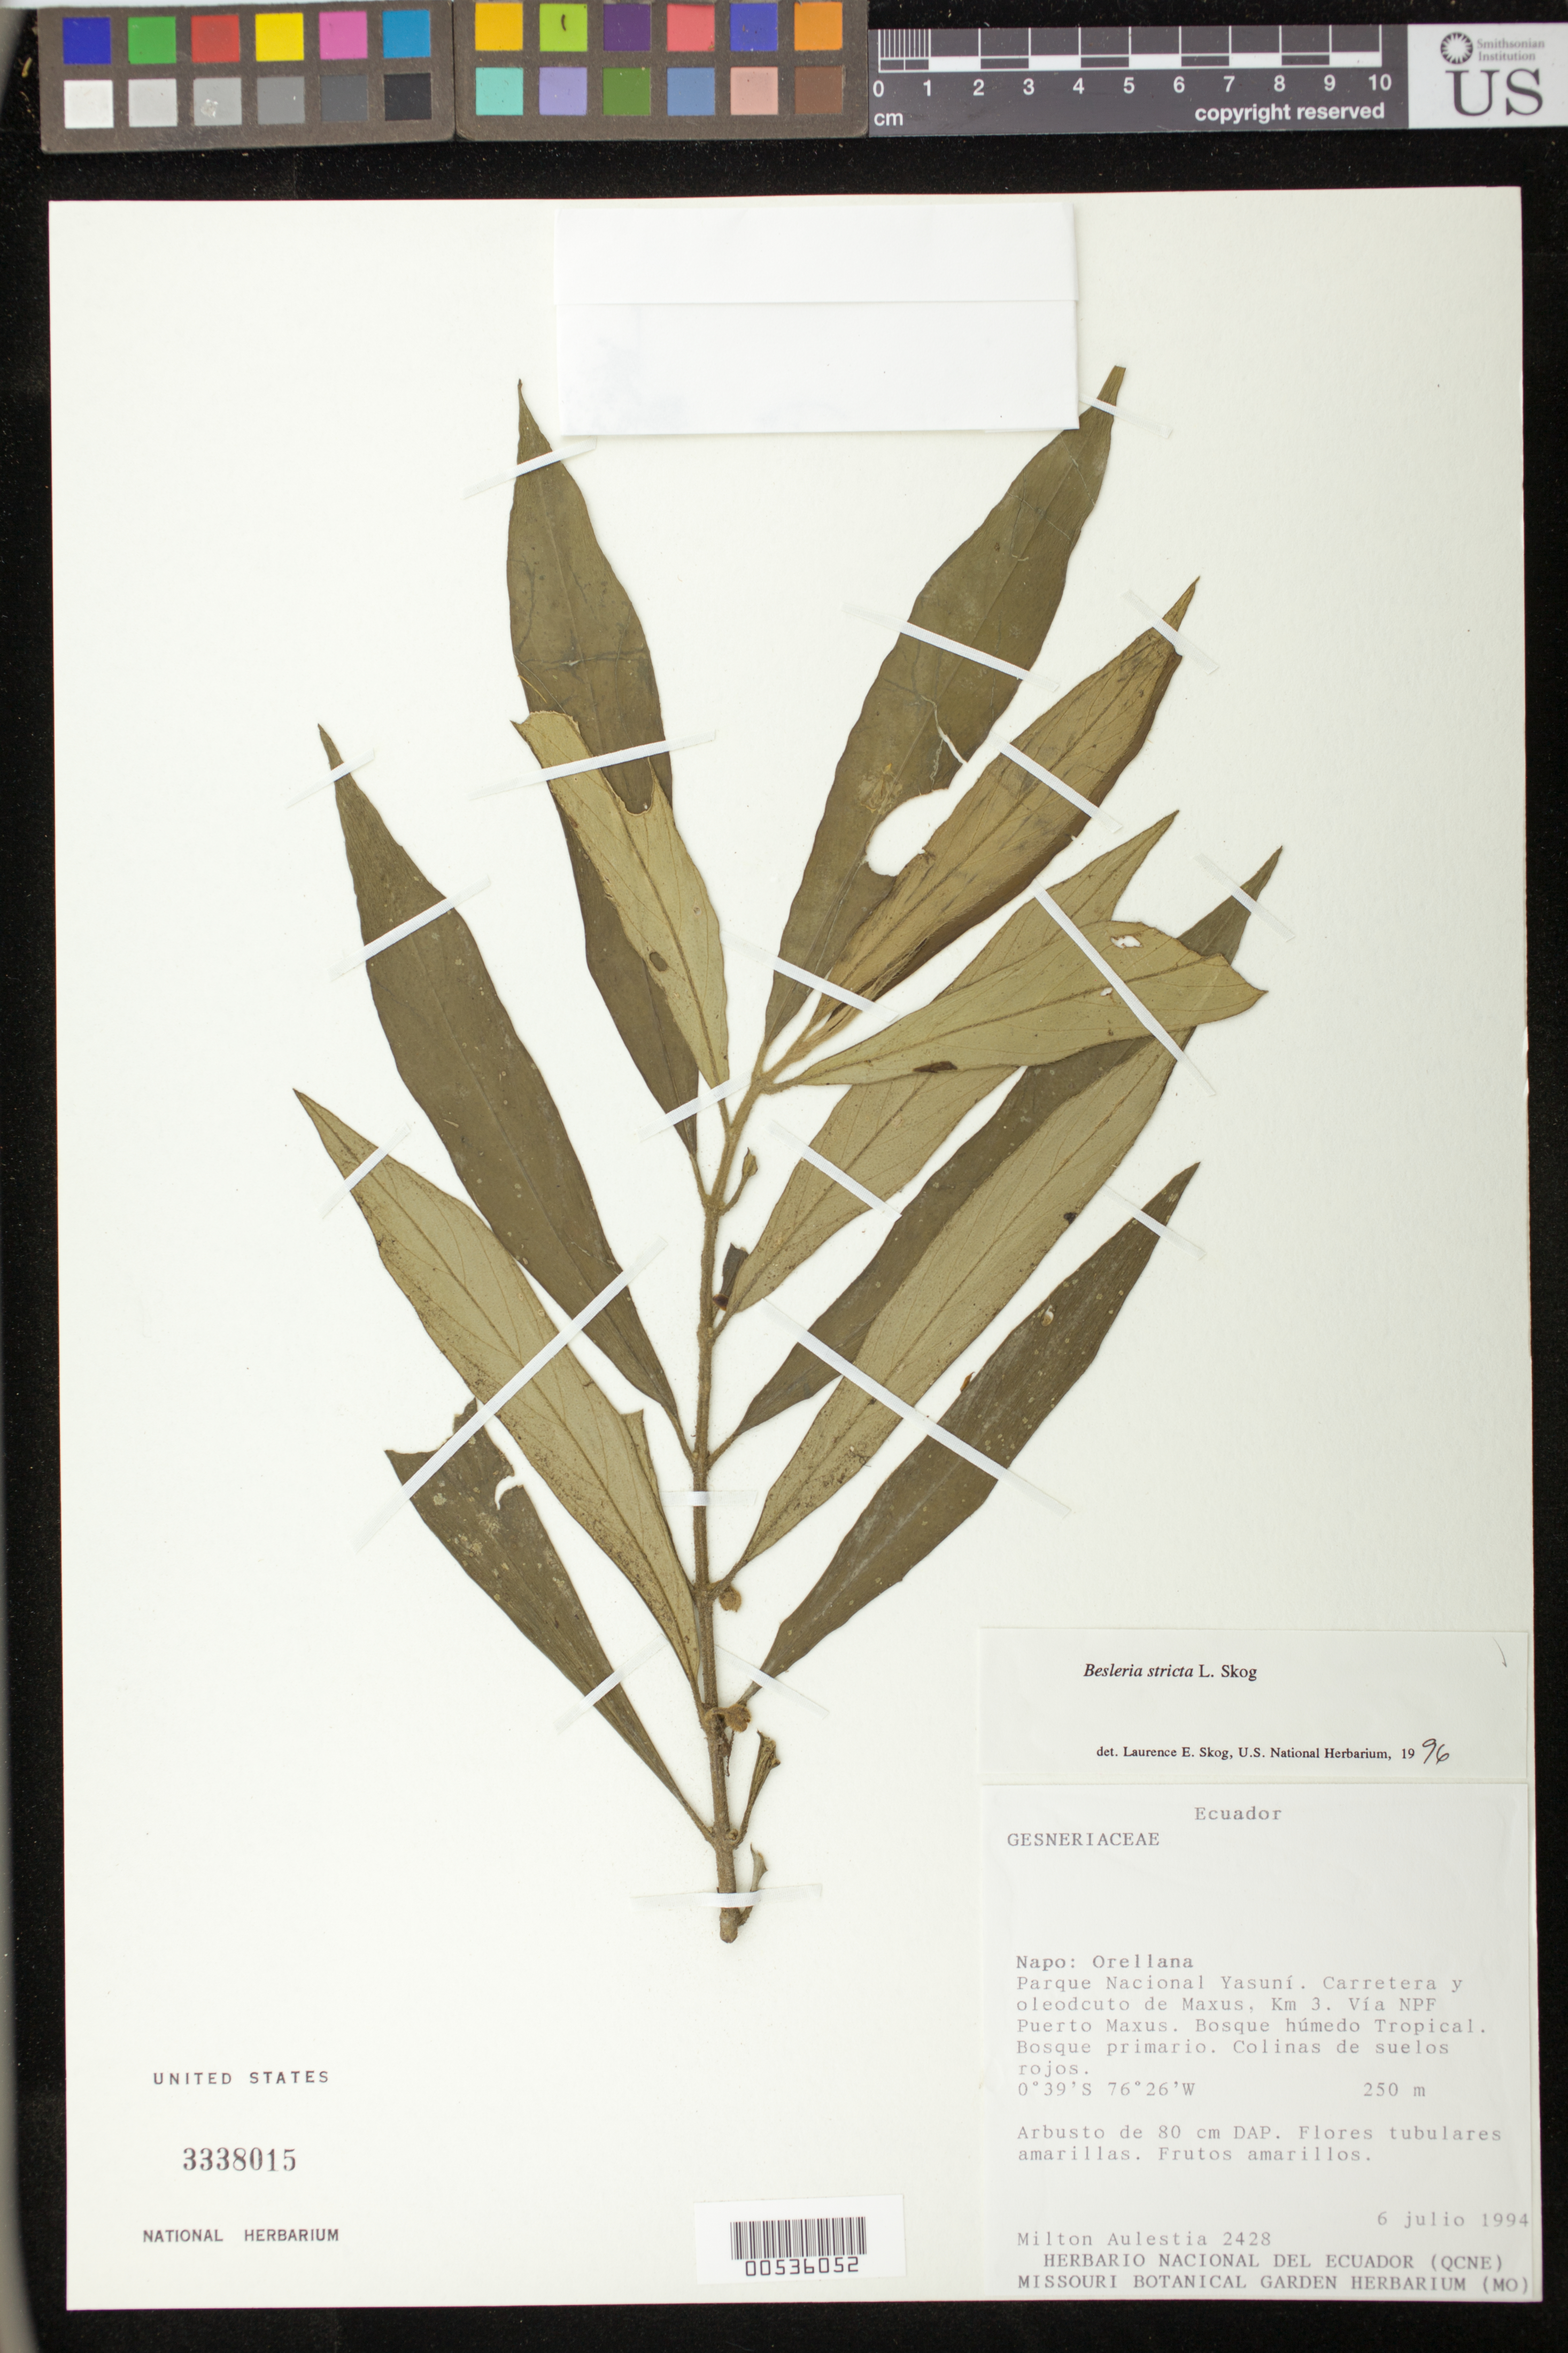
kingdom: Plantae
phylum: Tracheophyta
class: Magnoliopsida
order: Lamiales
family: Gesneriaceae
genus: Besleria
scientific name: Besleria stricta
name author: L.E. Skog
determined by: Skog, Laurence E.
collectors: M. Aulestia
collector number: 2428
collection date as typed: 06 Jul 1994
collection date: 1994-07-06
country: Ecuador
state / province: Napo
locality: Orellana: Parque Nacional Yasuní, carretera y oleoducto de Maxus, km 3; vía NPF Puerto Maxus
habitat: Bosque húmedo tropical; bosque primario; colinas de suelos rojos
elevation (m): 250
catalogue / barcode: US 3338015